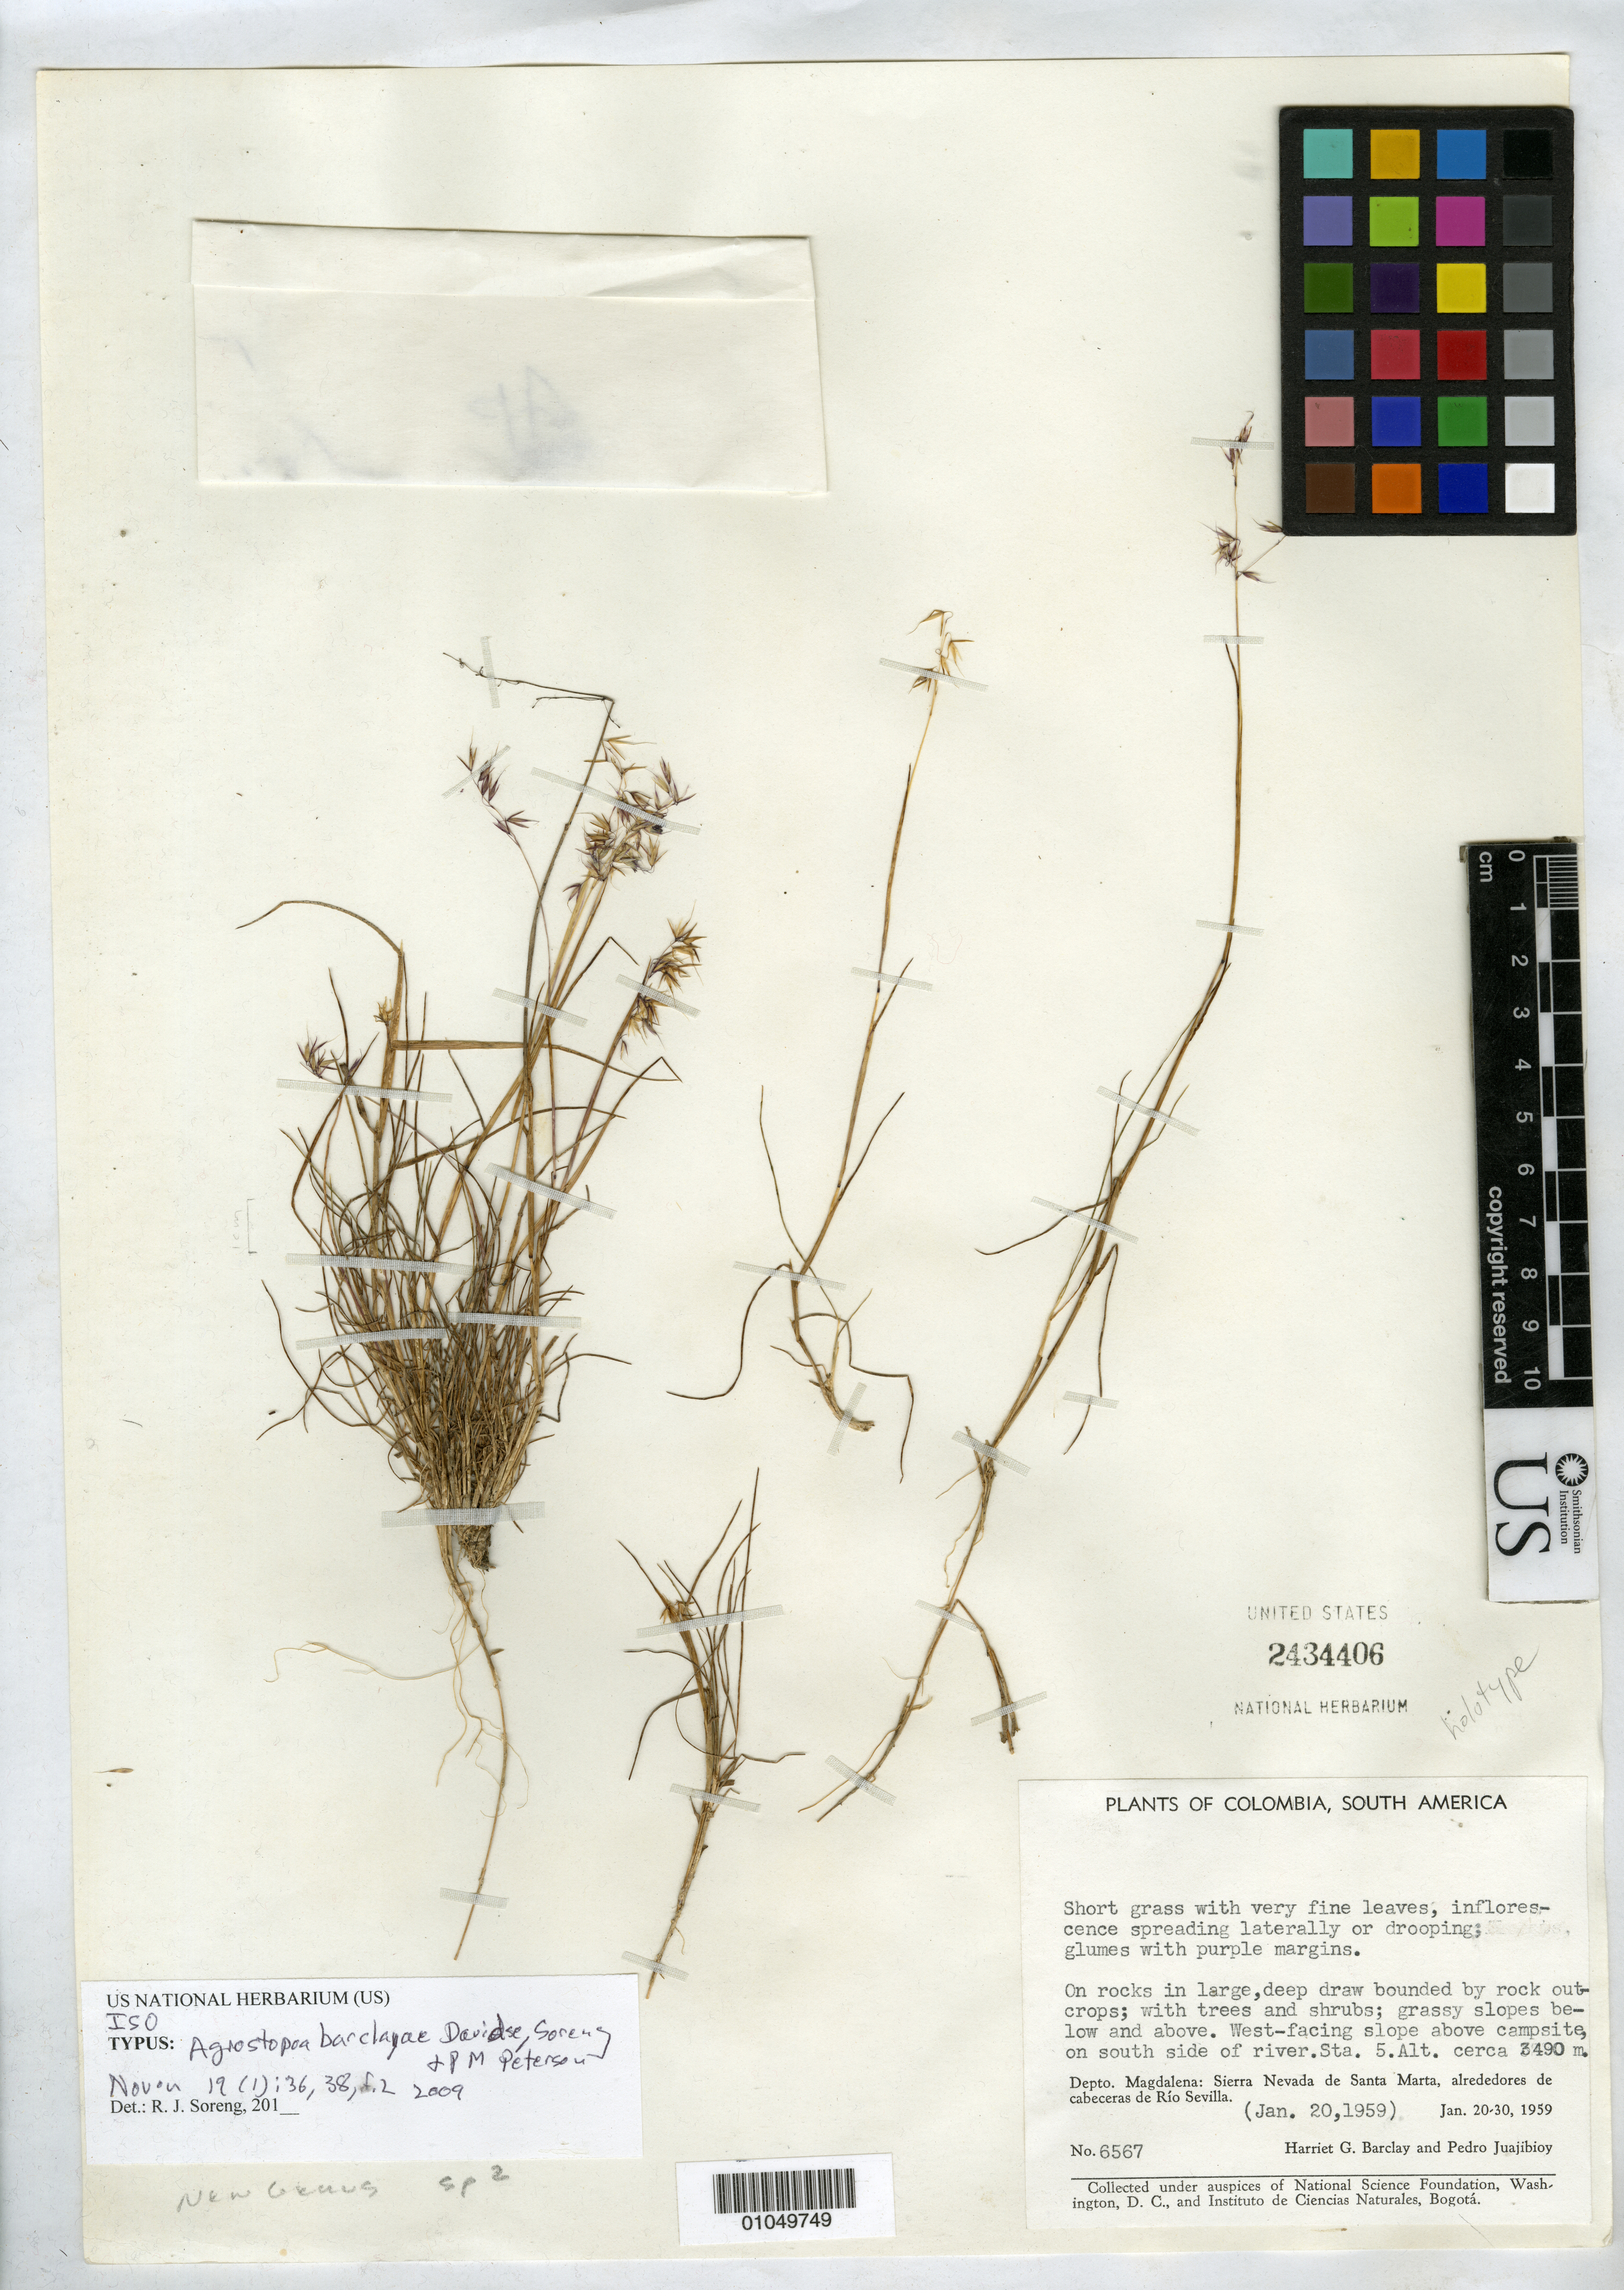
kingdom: Plantae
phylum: Tracheophyta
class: Liliopsida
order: Poales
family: Poaceae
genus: Agrostopoa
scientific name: Agrostopoa barclayae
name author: Davidse et al.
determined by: Soreng, Robert J., Research Associate (BOT), Smithsonian Institution - National Museum of Natural History (UNITED STATES)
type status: Isotype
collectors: H. G. Barclay & P. Juajibioy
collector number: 6567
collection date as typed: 20 Jan 1959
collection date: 1959-01-20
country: Colombia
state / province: Magdalena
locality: Depto. Magdalena: Sierra Nevada de Santa Marta, alrededores de cabeceras de Río Sevilla. West-facing slope above campsite, on south side of river.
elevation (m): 3490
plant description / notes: Lightly annotated (in pencil) "holotype" but protologue designates holotype as MO 5114991 and explicitly cites USNH 2434406 as "isotype".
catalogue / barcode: US 2434406